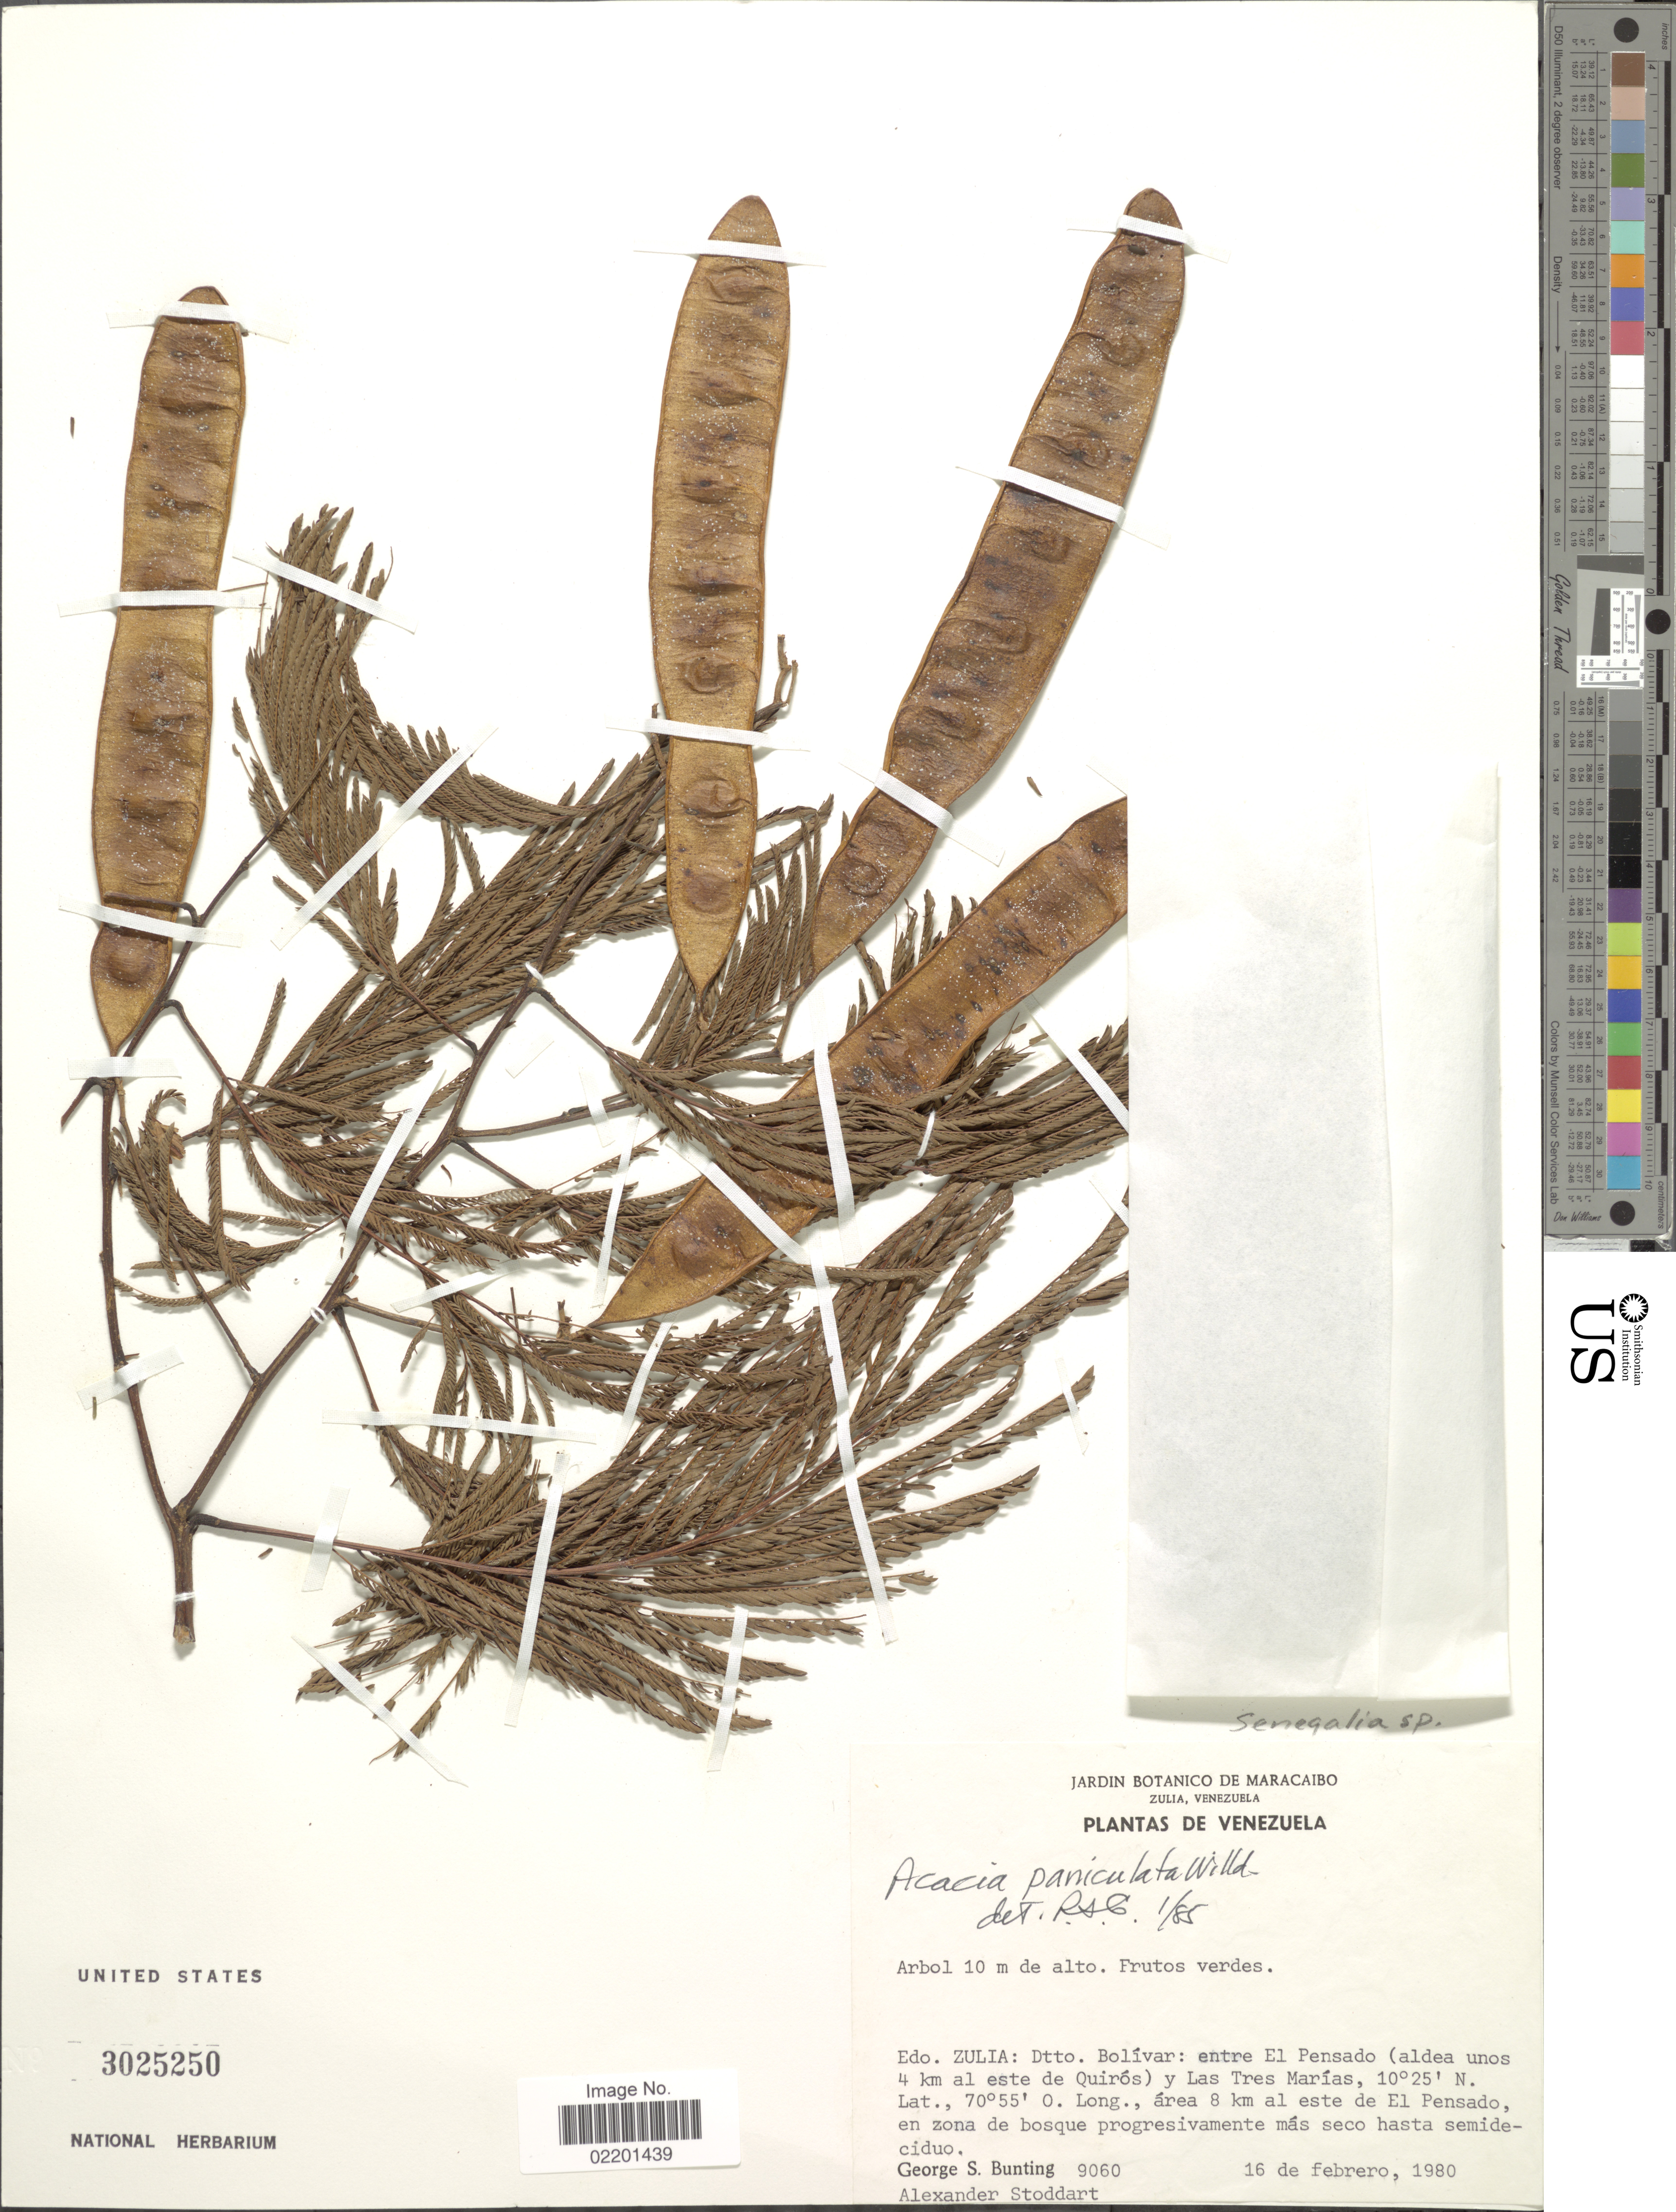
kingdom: Plantae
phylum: Tracheophyta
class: Magnoliopsida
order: Fabales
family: Fabaceae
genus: Senegalia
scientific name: Senegalia sp.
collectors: G. S. Bunting & A. Stoddart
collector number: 9060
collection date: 1980-02-16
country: Venezuela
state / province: Zulia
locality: Edo. Zulia: Dtto. Bolivar: entre El Pensado (aldea unos 4 km al este de quiros) y Las Tres Marias. area 8 km al este de El Pensado.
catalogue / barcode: US 3025250